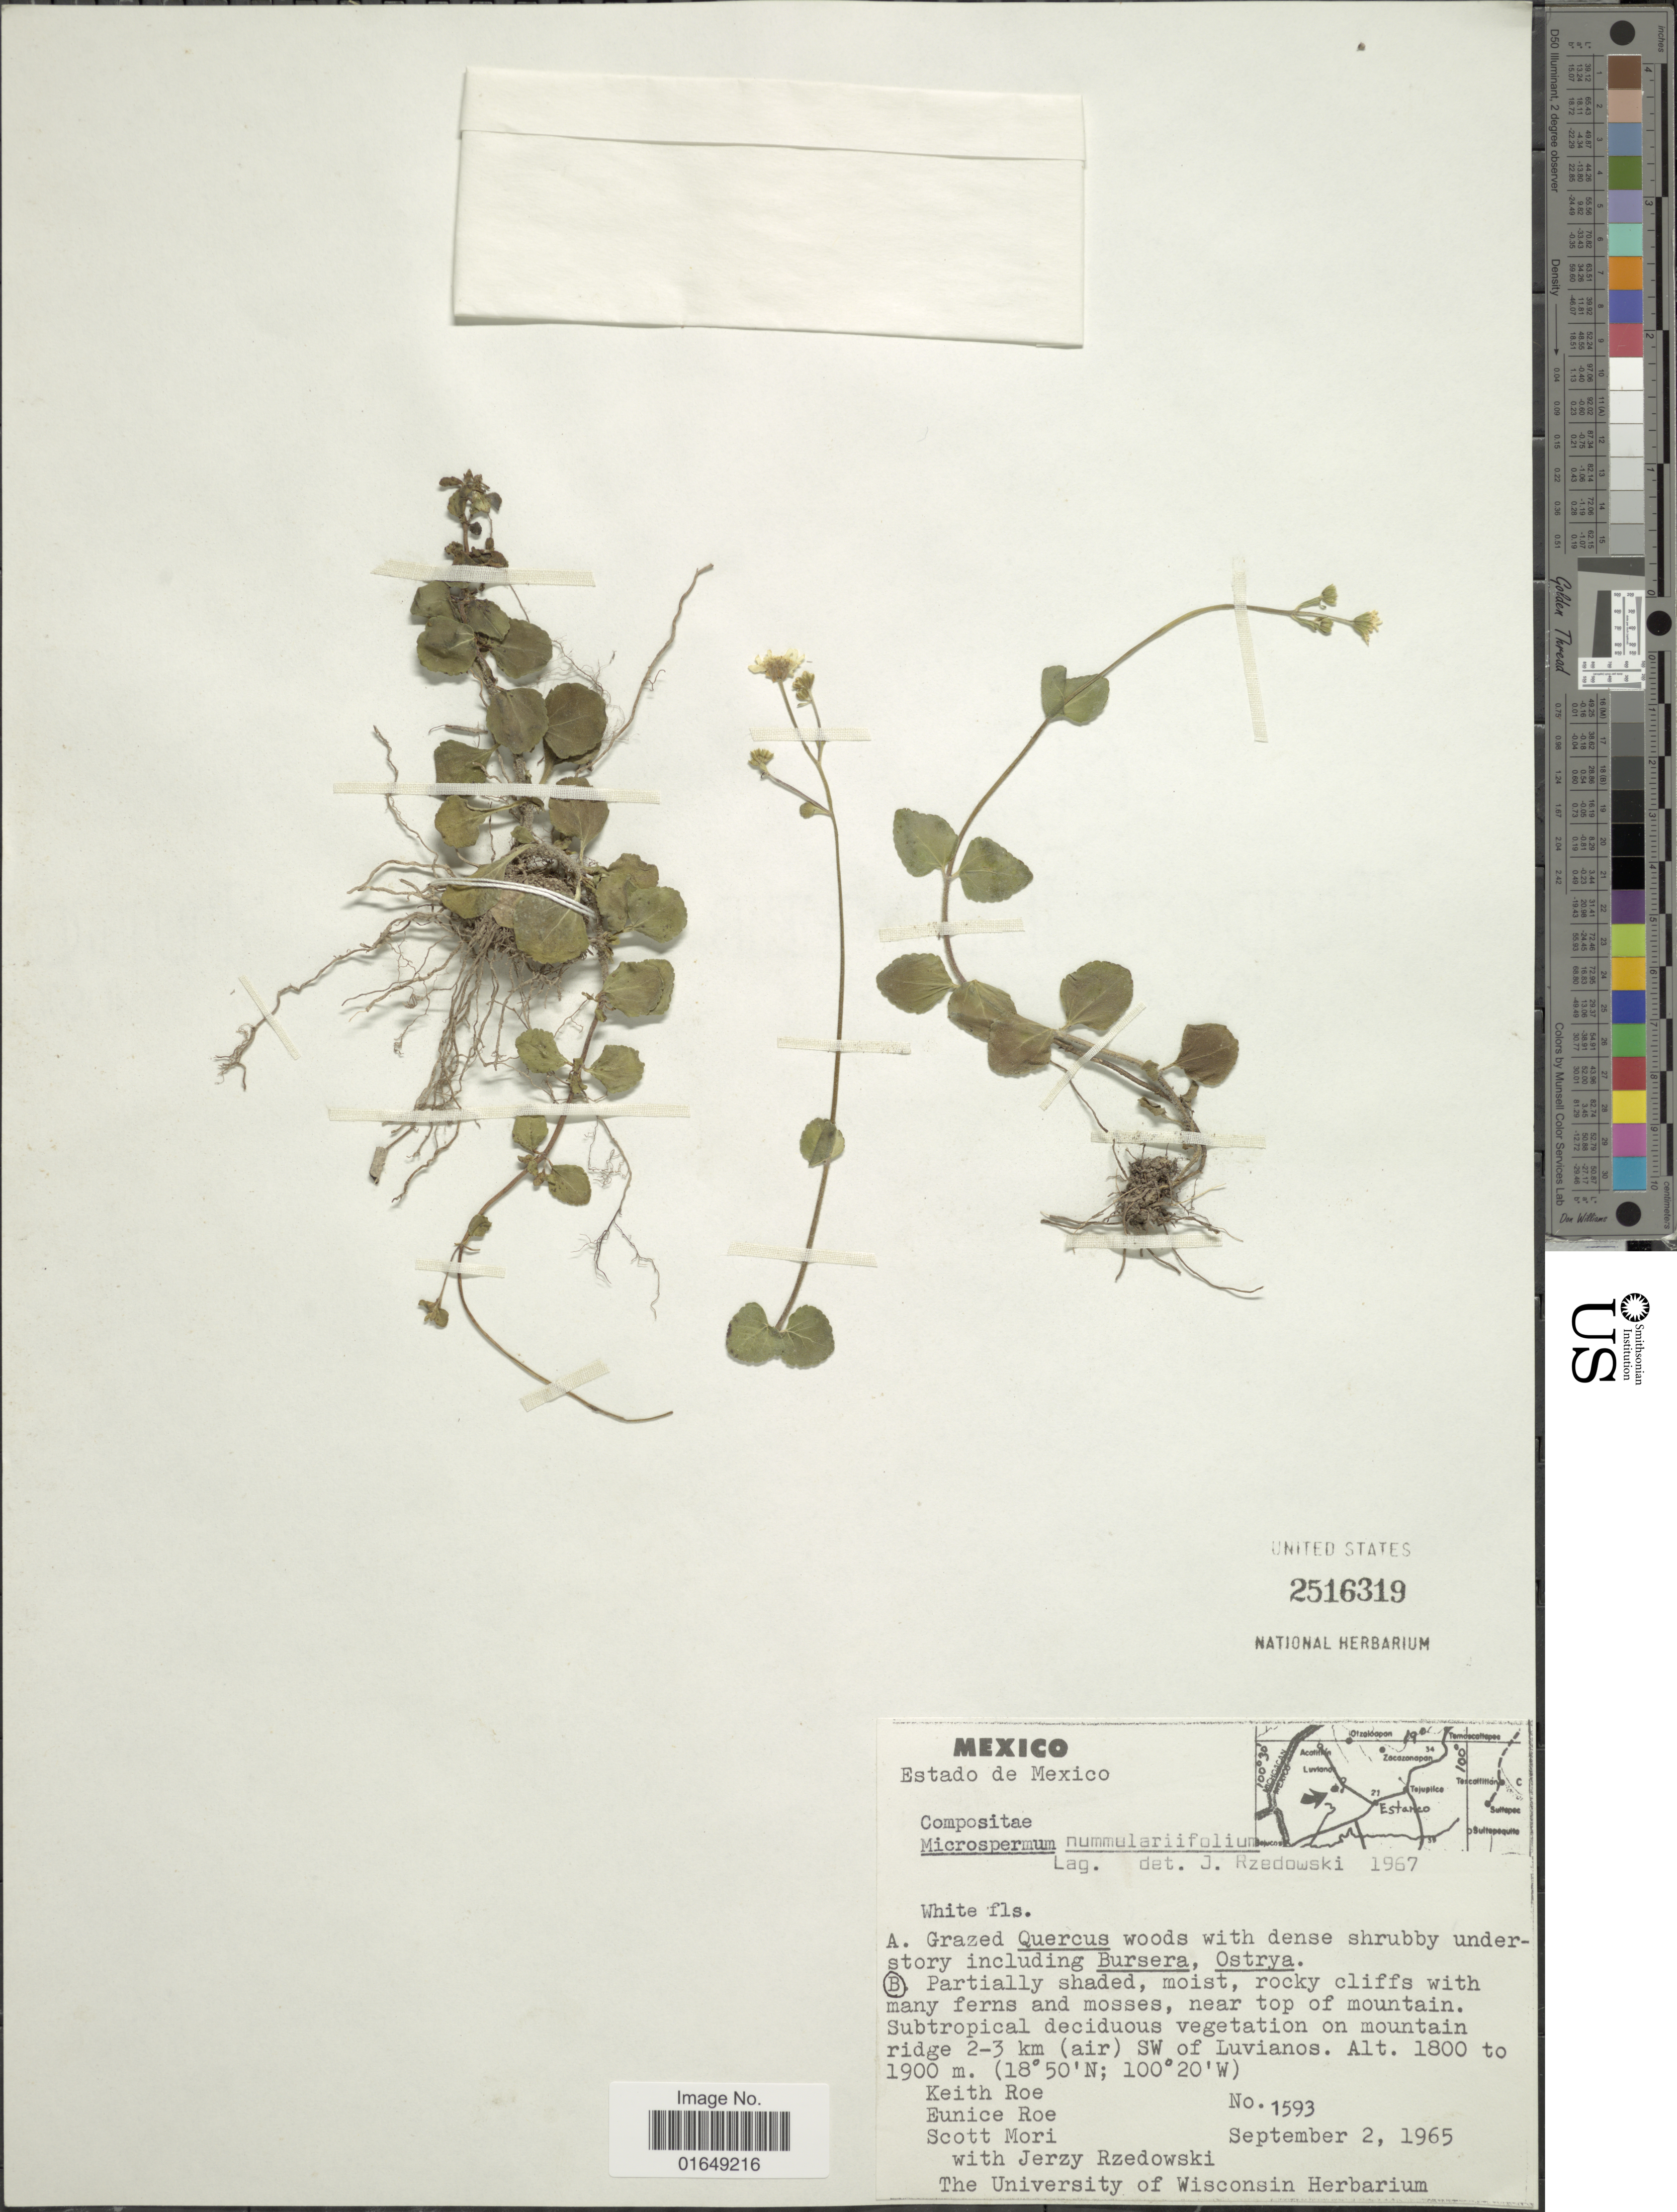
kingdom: Plantae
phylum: Tracheophyta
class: Magnoliopsida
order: Asterales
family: Asteraceae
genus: Microspermum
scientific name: Microspermum numulariaefolium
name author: Lag.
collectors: K. E. Roe, E. Roe, S. Mori & J. Rzedowski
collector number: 1593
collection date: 1965-09-02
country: Mexico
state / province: México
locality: Near top of mounrtain, Subtropical deciduous vegetation on mountain ridge 2-3 km (air) SW of Luvianos.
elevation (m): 1800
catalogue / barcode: US 2516319